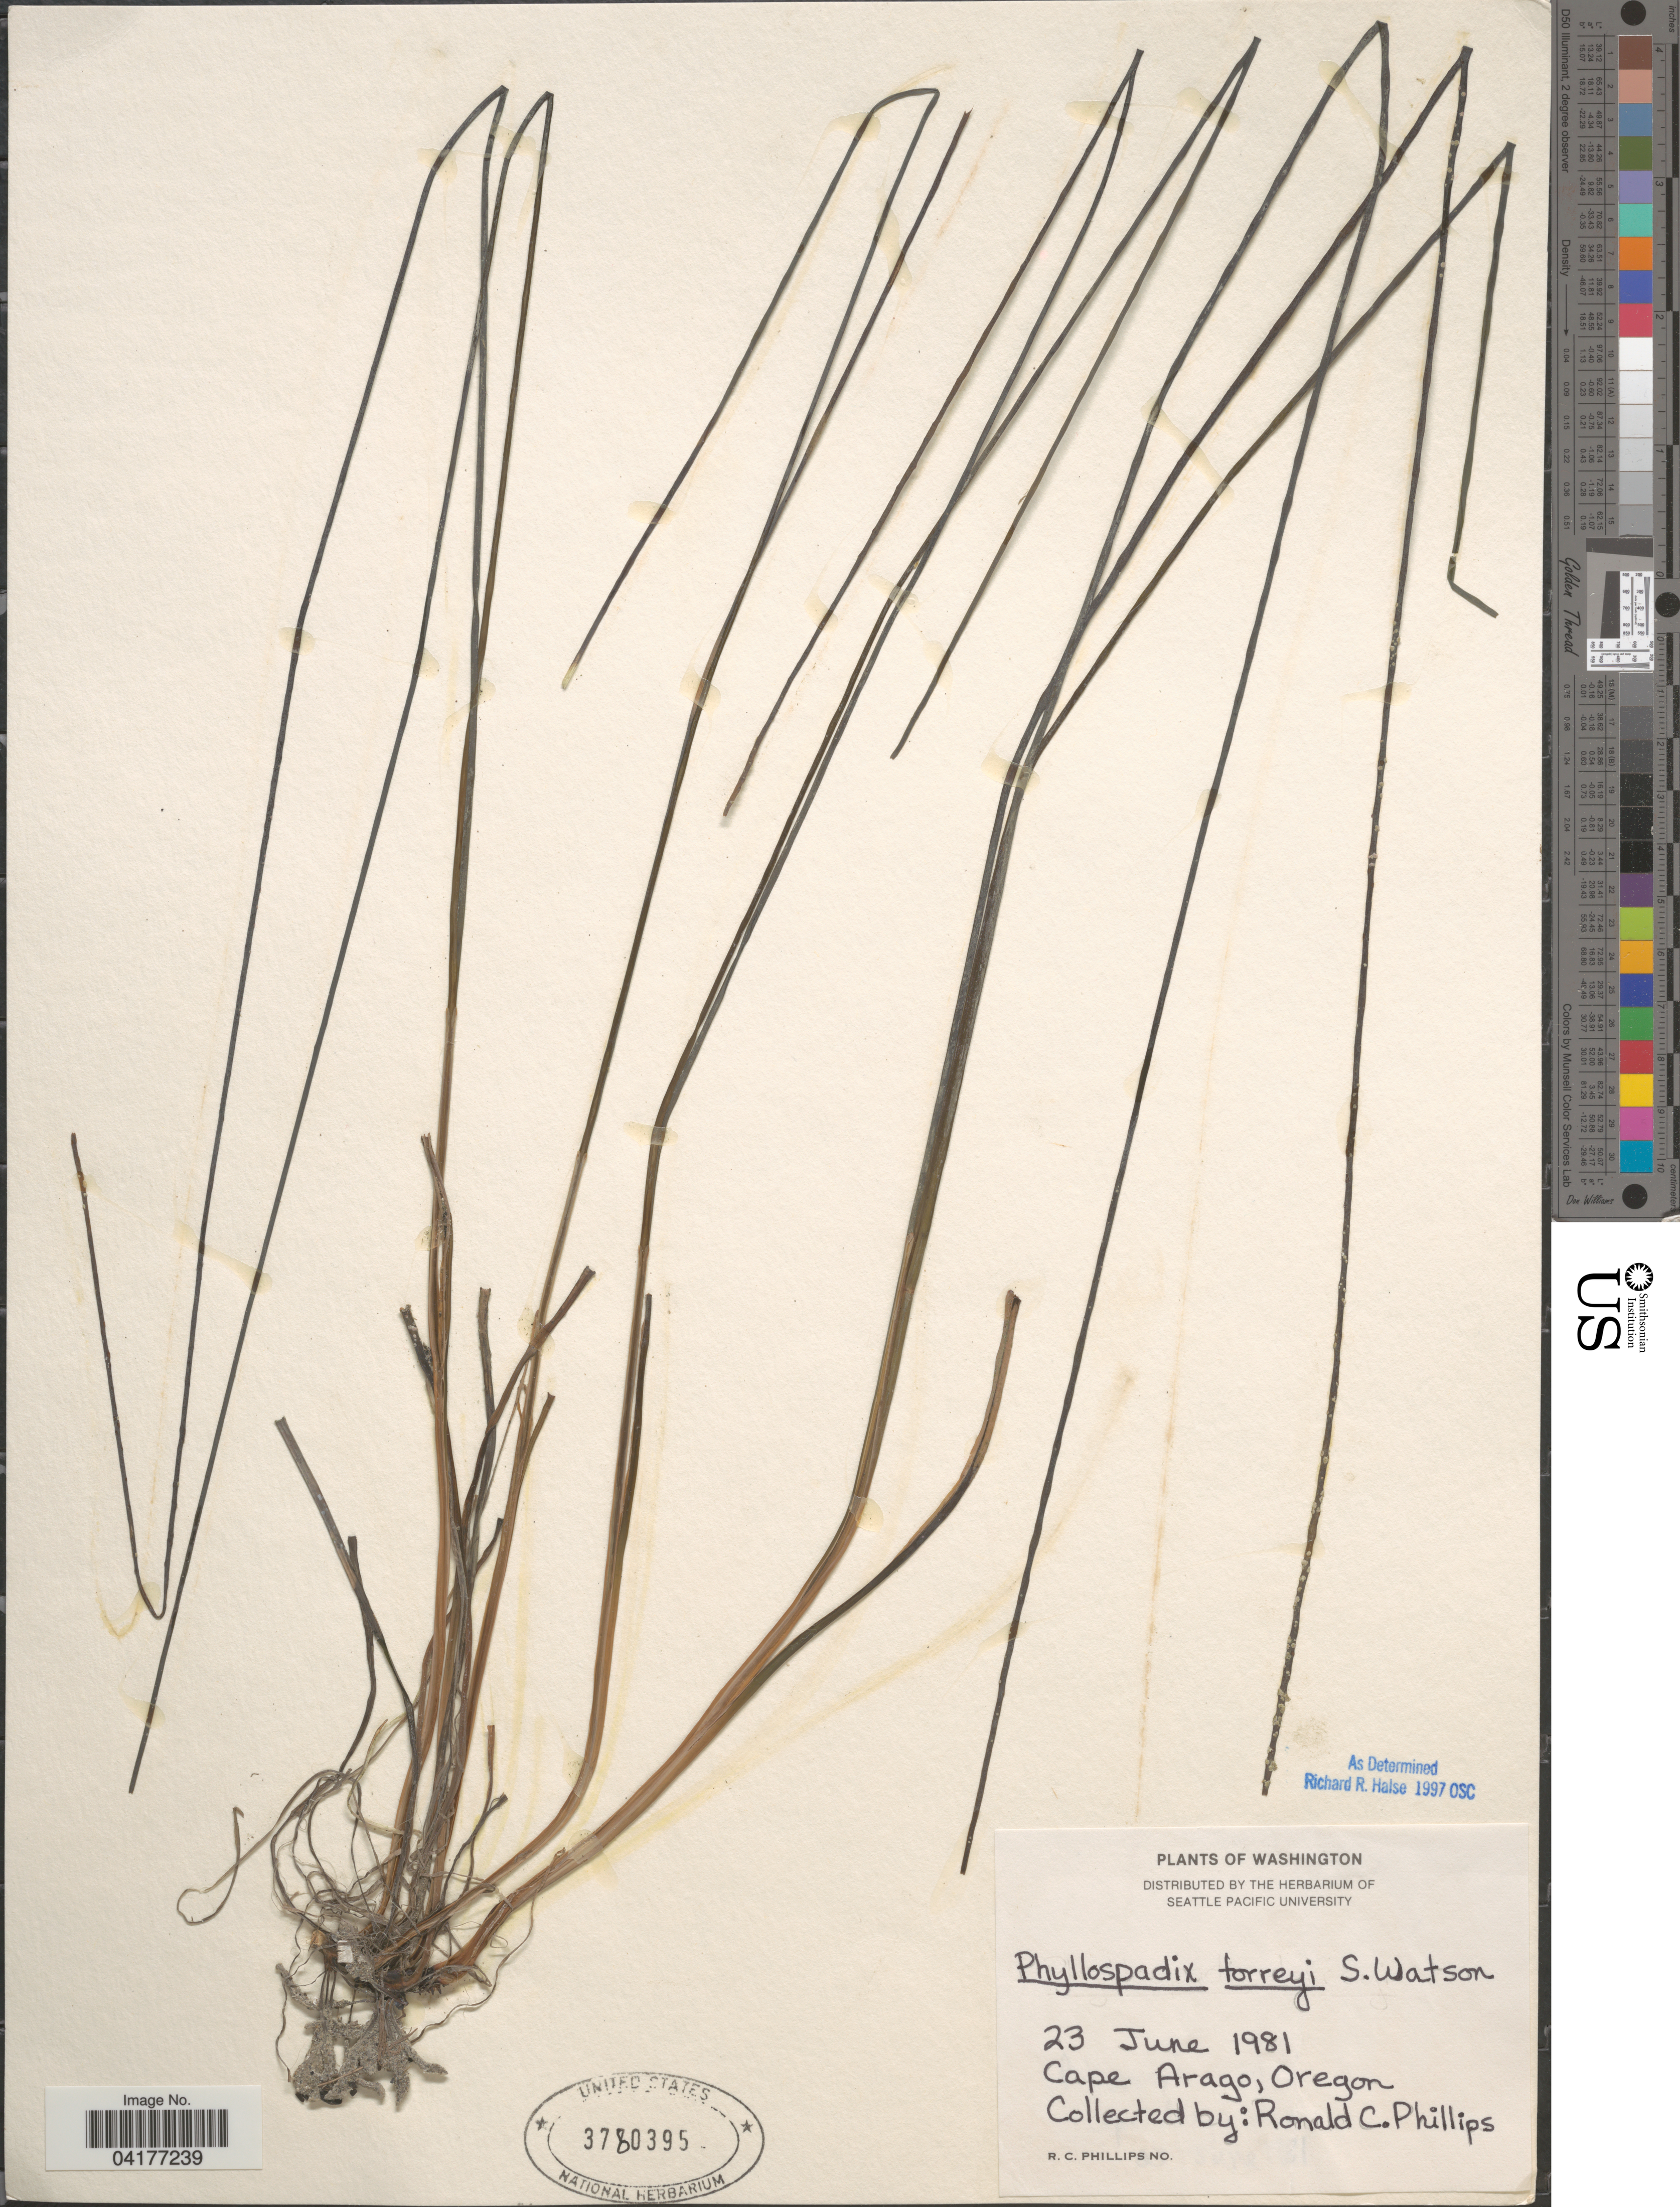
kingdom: Plantae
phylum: Tracheophyta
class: Liliopsida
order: Alismatales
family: Zosteraceae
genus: Phyllospadix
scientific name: Phyllospadix torreyi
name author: S. Watson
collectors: R. C. Phillips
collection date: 1981-06-23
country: United States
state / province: Oregon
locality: Cape Arago.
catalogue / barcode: US 3780395